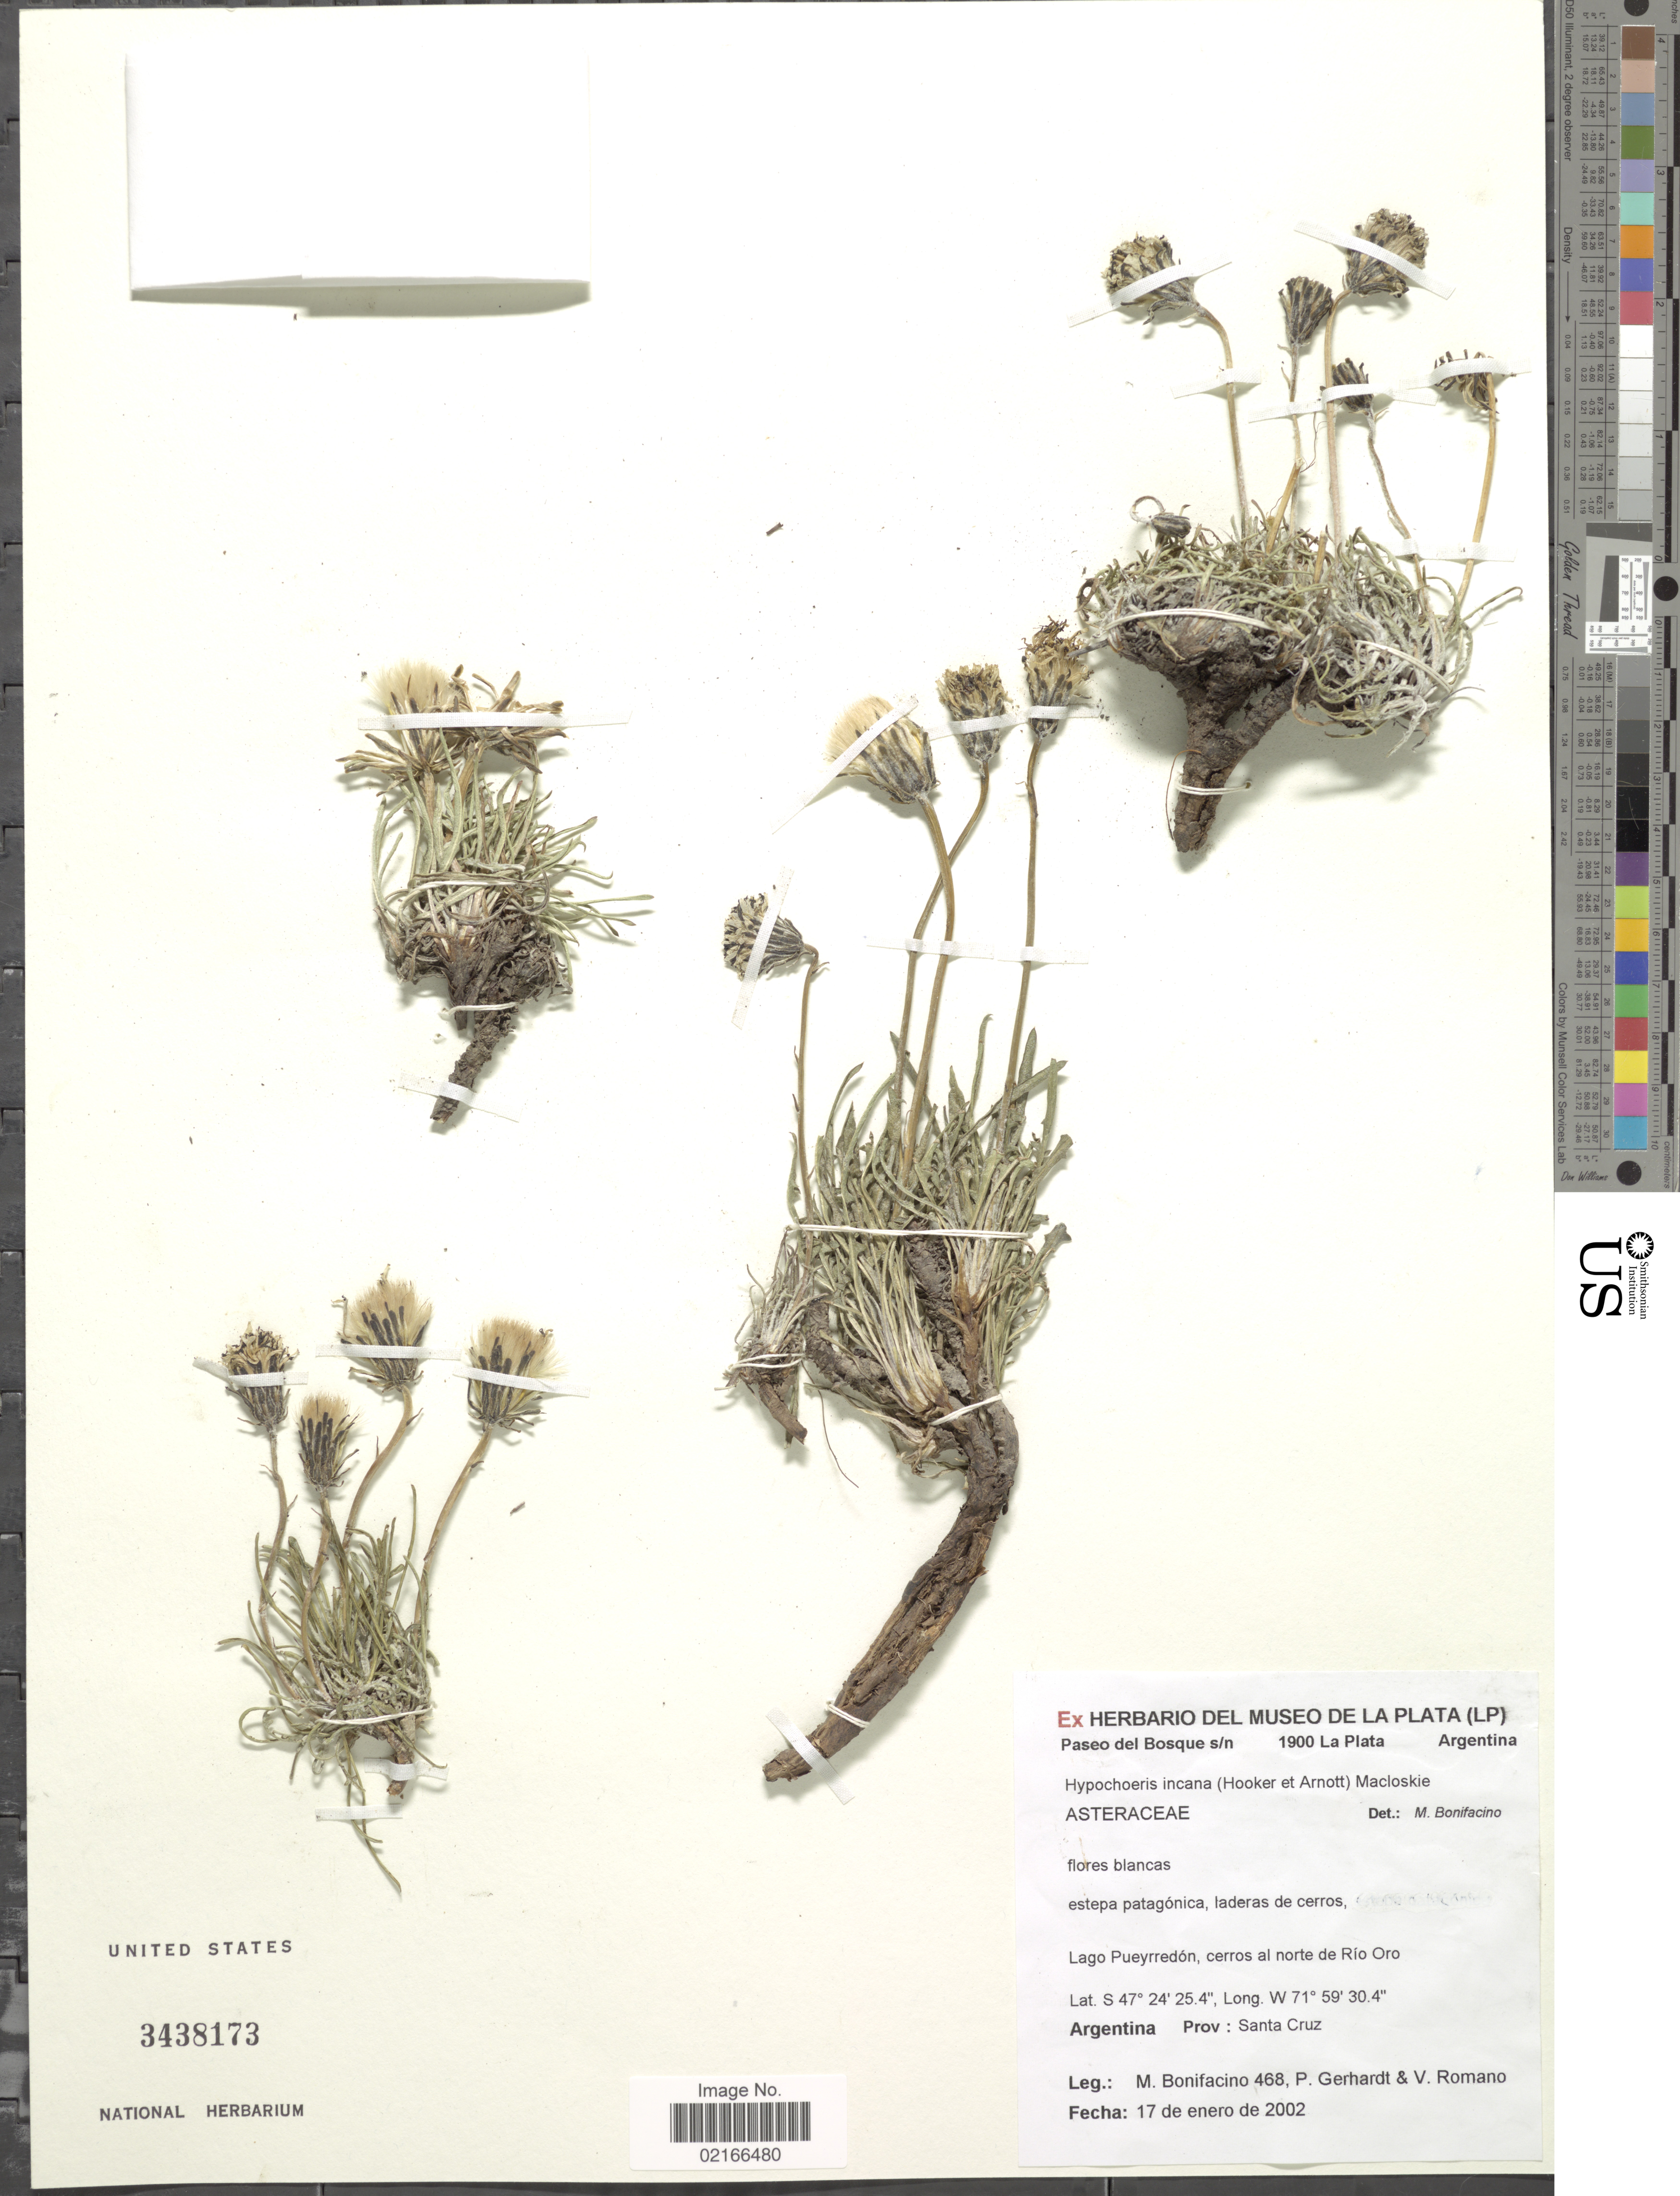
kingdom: Plantae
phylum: Tracheophyta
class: Magnoliopsida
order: Asterales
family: Asteraceae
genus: Hypochaeris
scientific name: Hypochaeris incana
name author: (Hook. & Arn.) Macloskie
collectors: M. Bonifacino, P. Gerhardt & V. Romano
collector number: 0468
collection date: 2002-01-17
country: Argentina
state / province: Santa Cruz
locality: Lago Pueyrredón, cerros al norte de Río Oro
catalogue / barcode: US 3438173